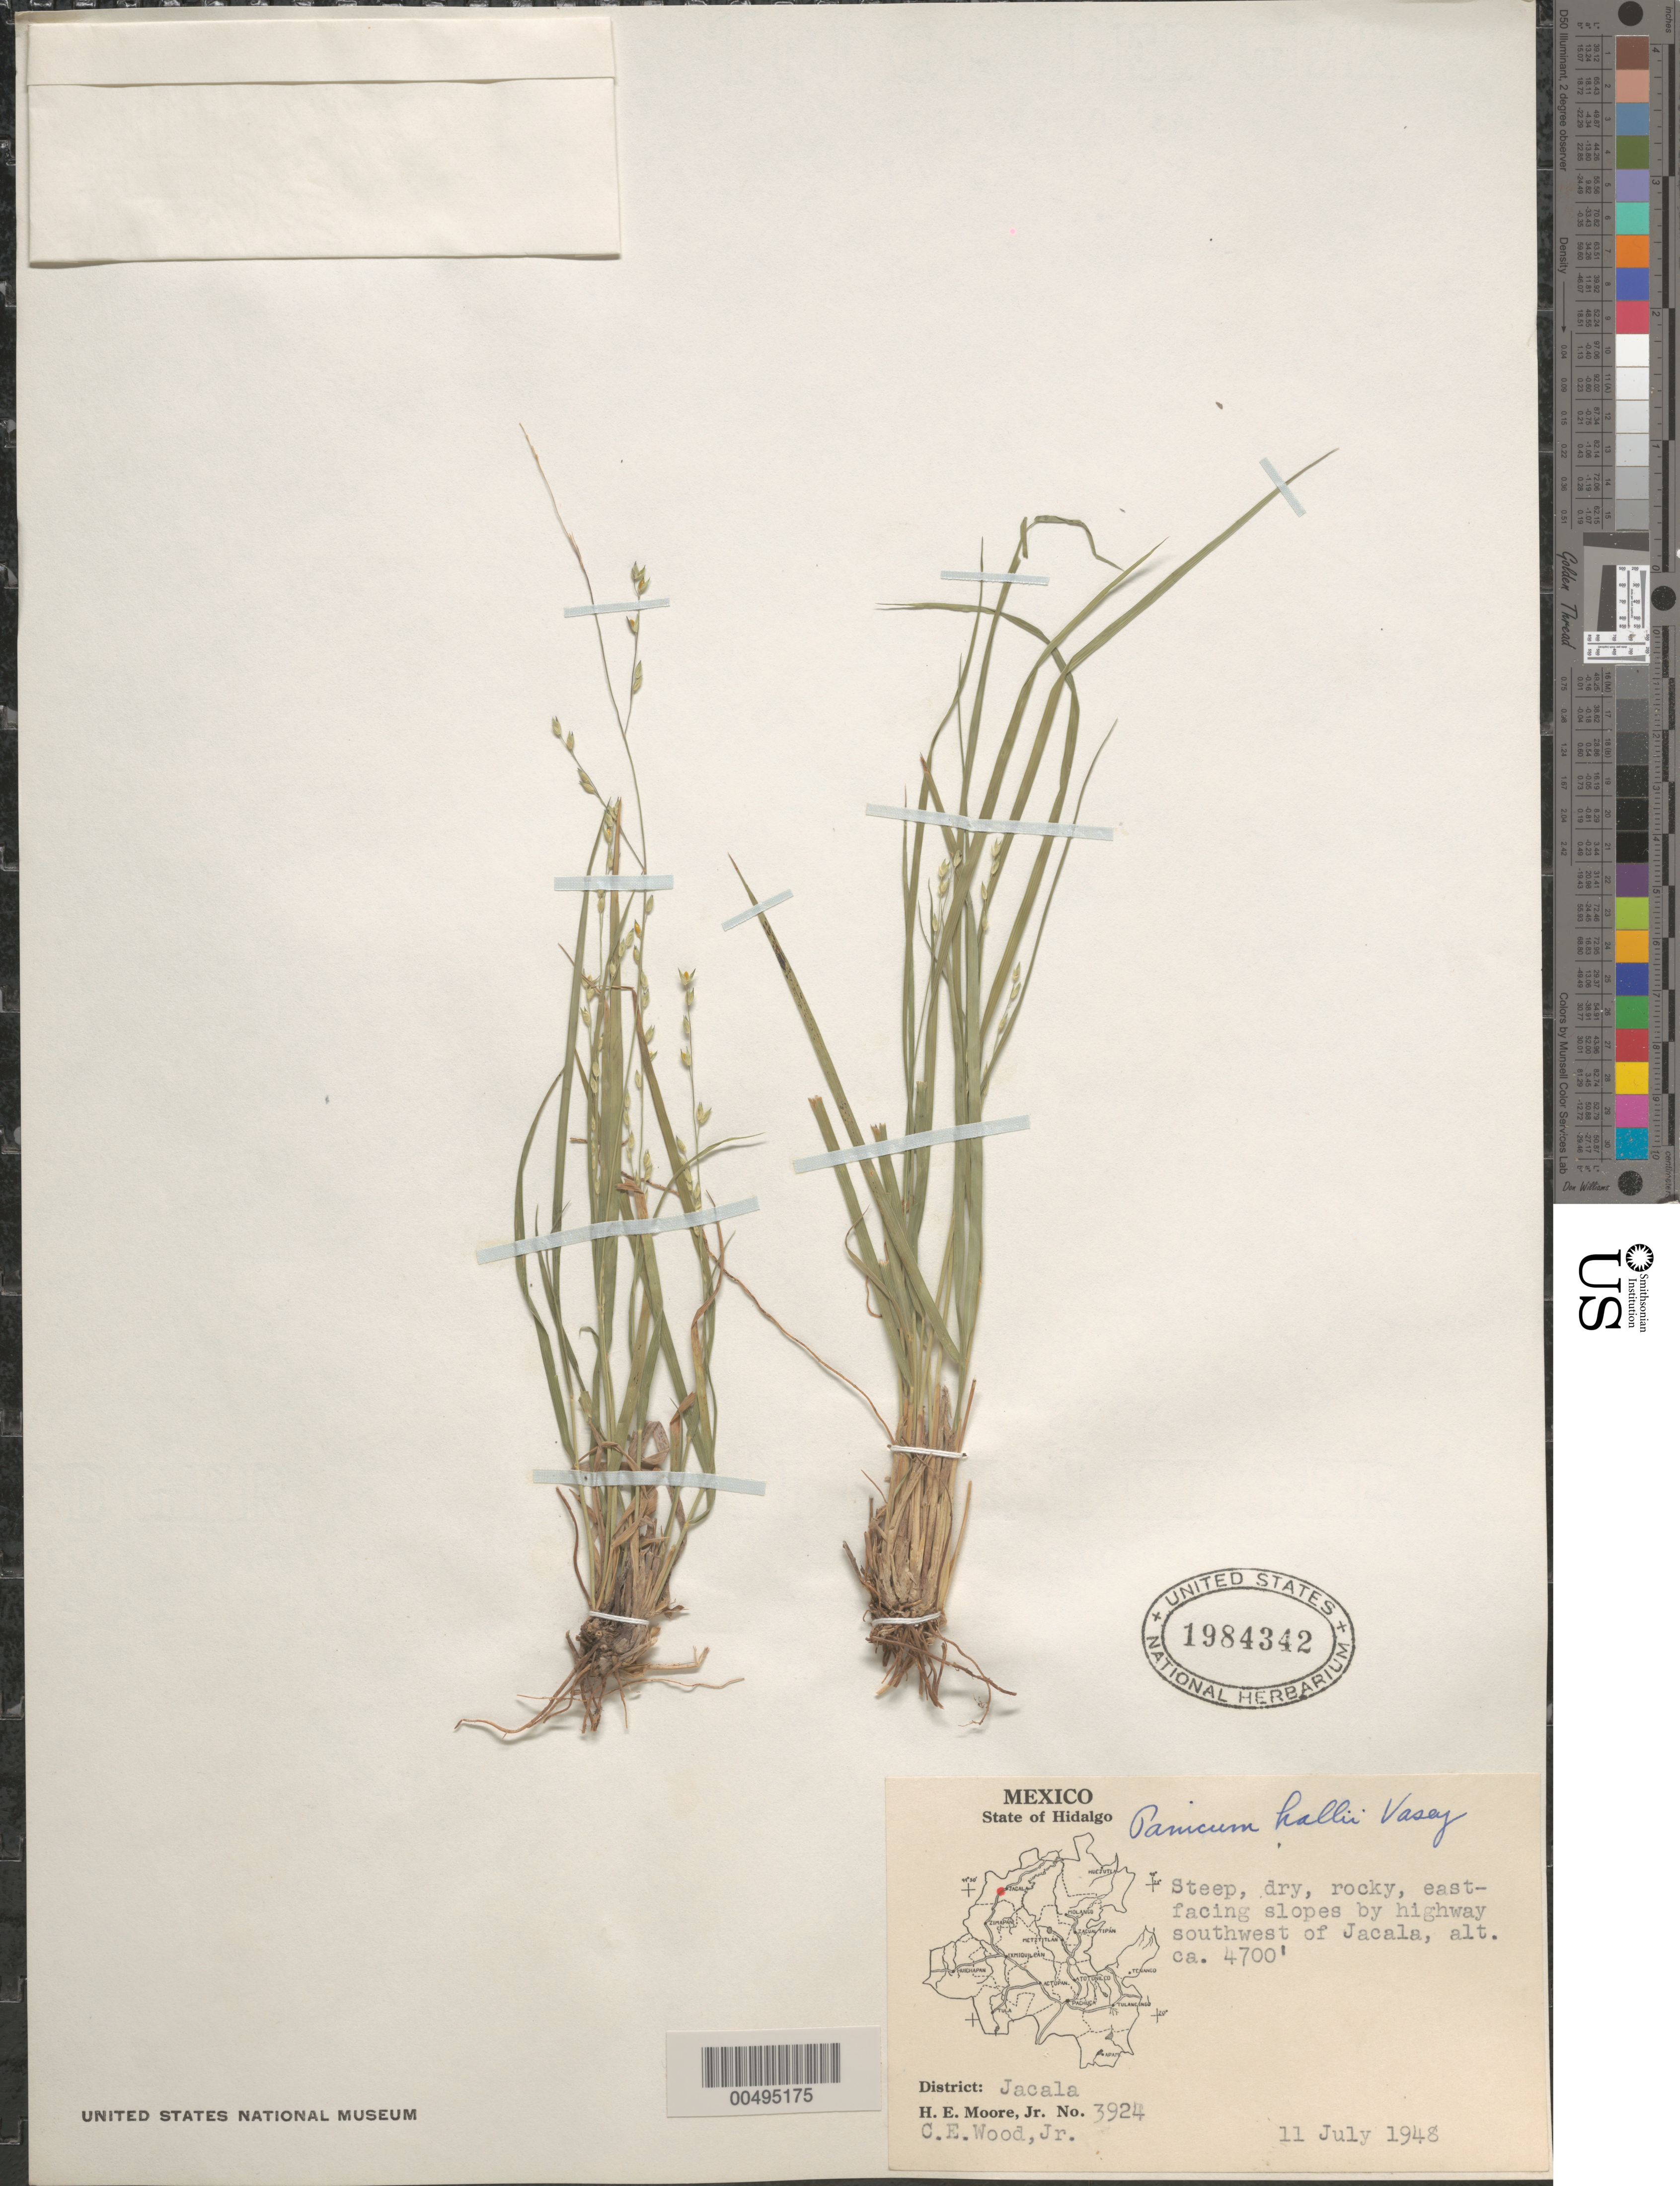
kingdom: Plantae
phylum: Tracheophyta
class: Liliopsida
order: Poales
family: Poaceae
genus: Panicum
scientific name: Panicum hallii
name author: Vasey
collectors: H. E. Moore & C. Wood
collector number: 3924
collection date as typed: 11 Jul 1948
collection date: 1948-07-11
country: Mexico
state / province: Hidalgo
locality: By hwy SW of Jacala, Dist: Jacala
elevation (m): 1433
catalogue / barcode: US 1984342